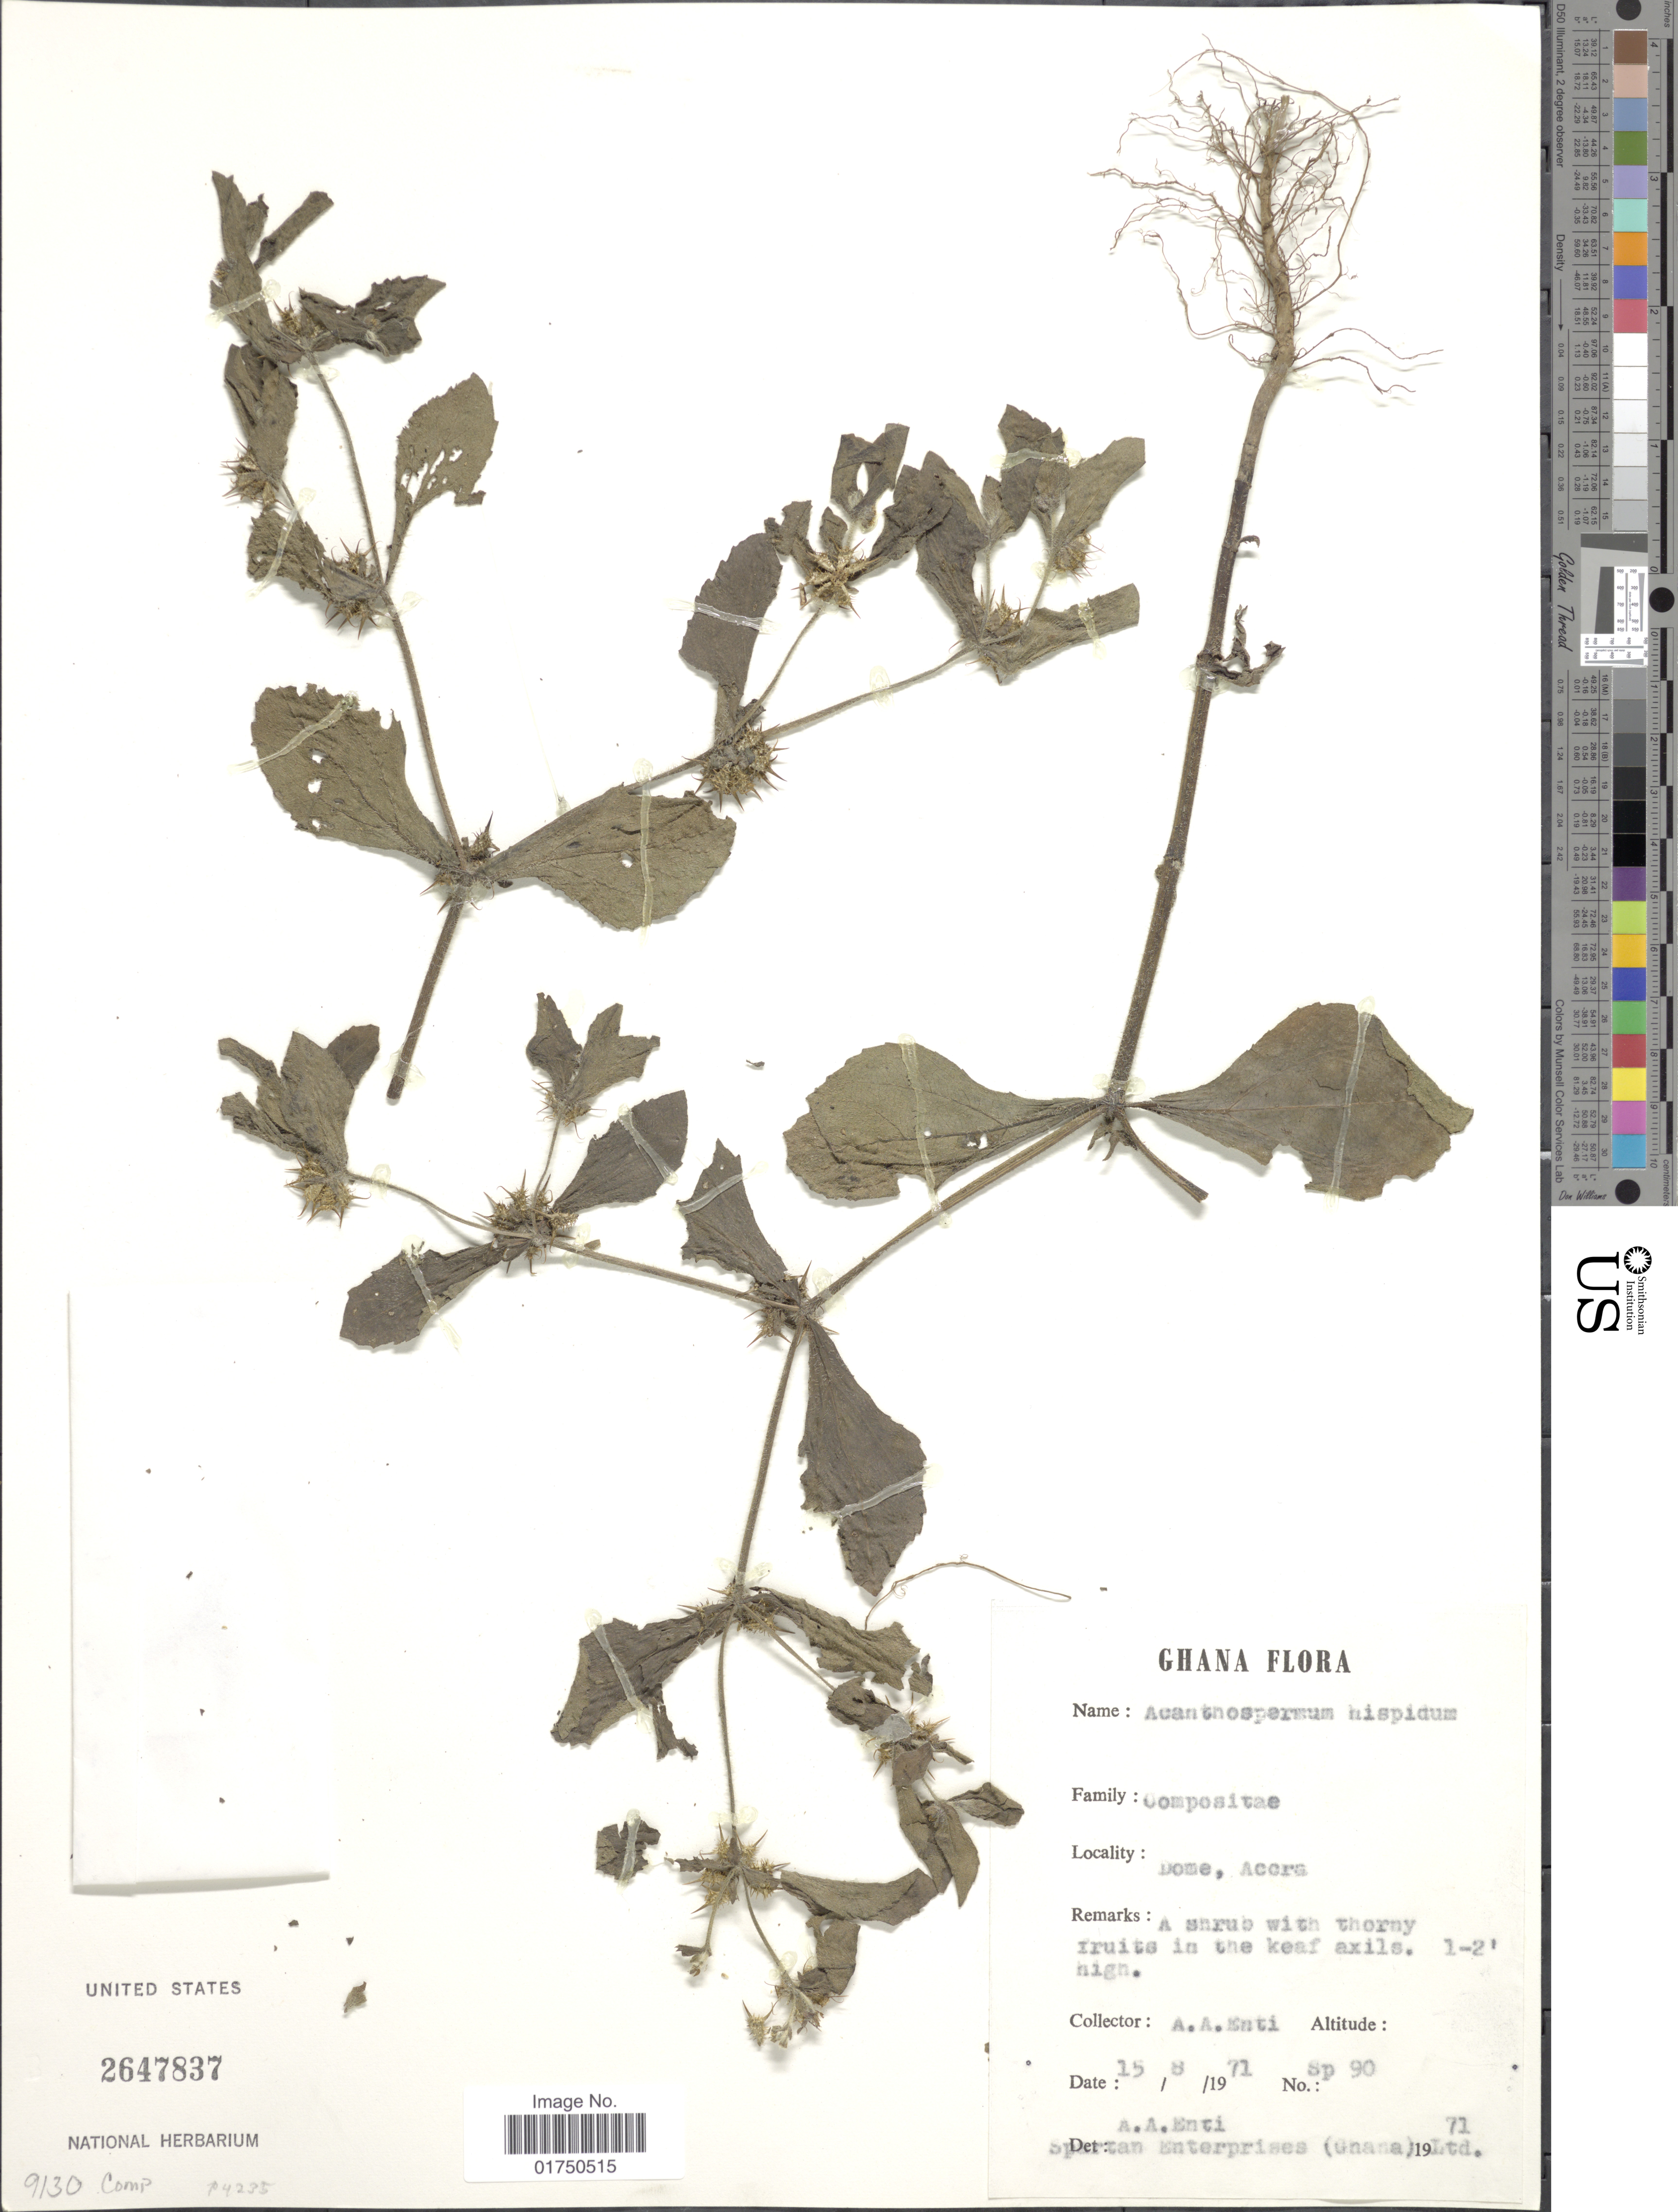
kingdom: Plantae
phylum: Tracheophyta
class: Magnoliopsida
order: Asterales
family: Asteraceae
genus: Acanthospermum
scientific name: Acanthospermum hispidum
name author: DC.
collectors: A. Enti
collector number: Sp90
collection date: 1971-08-15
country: Ghana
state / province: Greater Accra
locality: Dome, Accra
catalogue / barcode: US 2647837